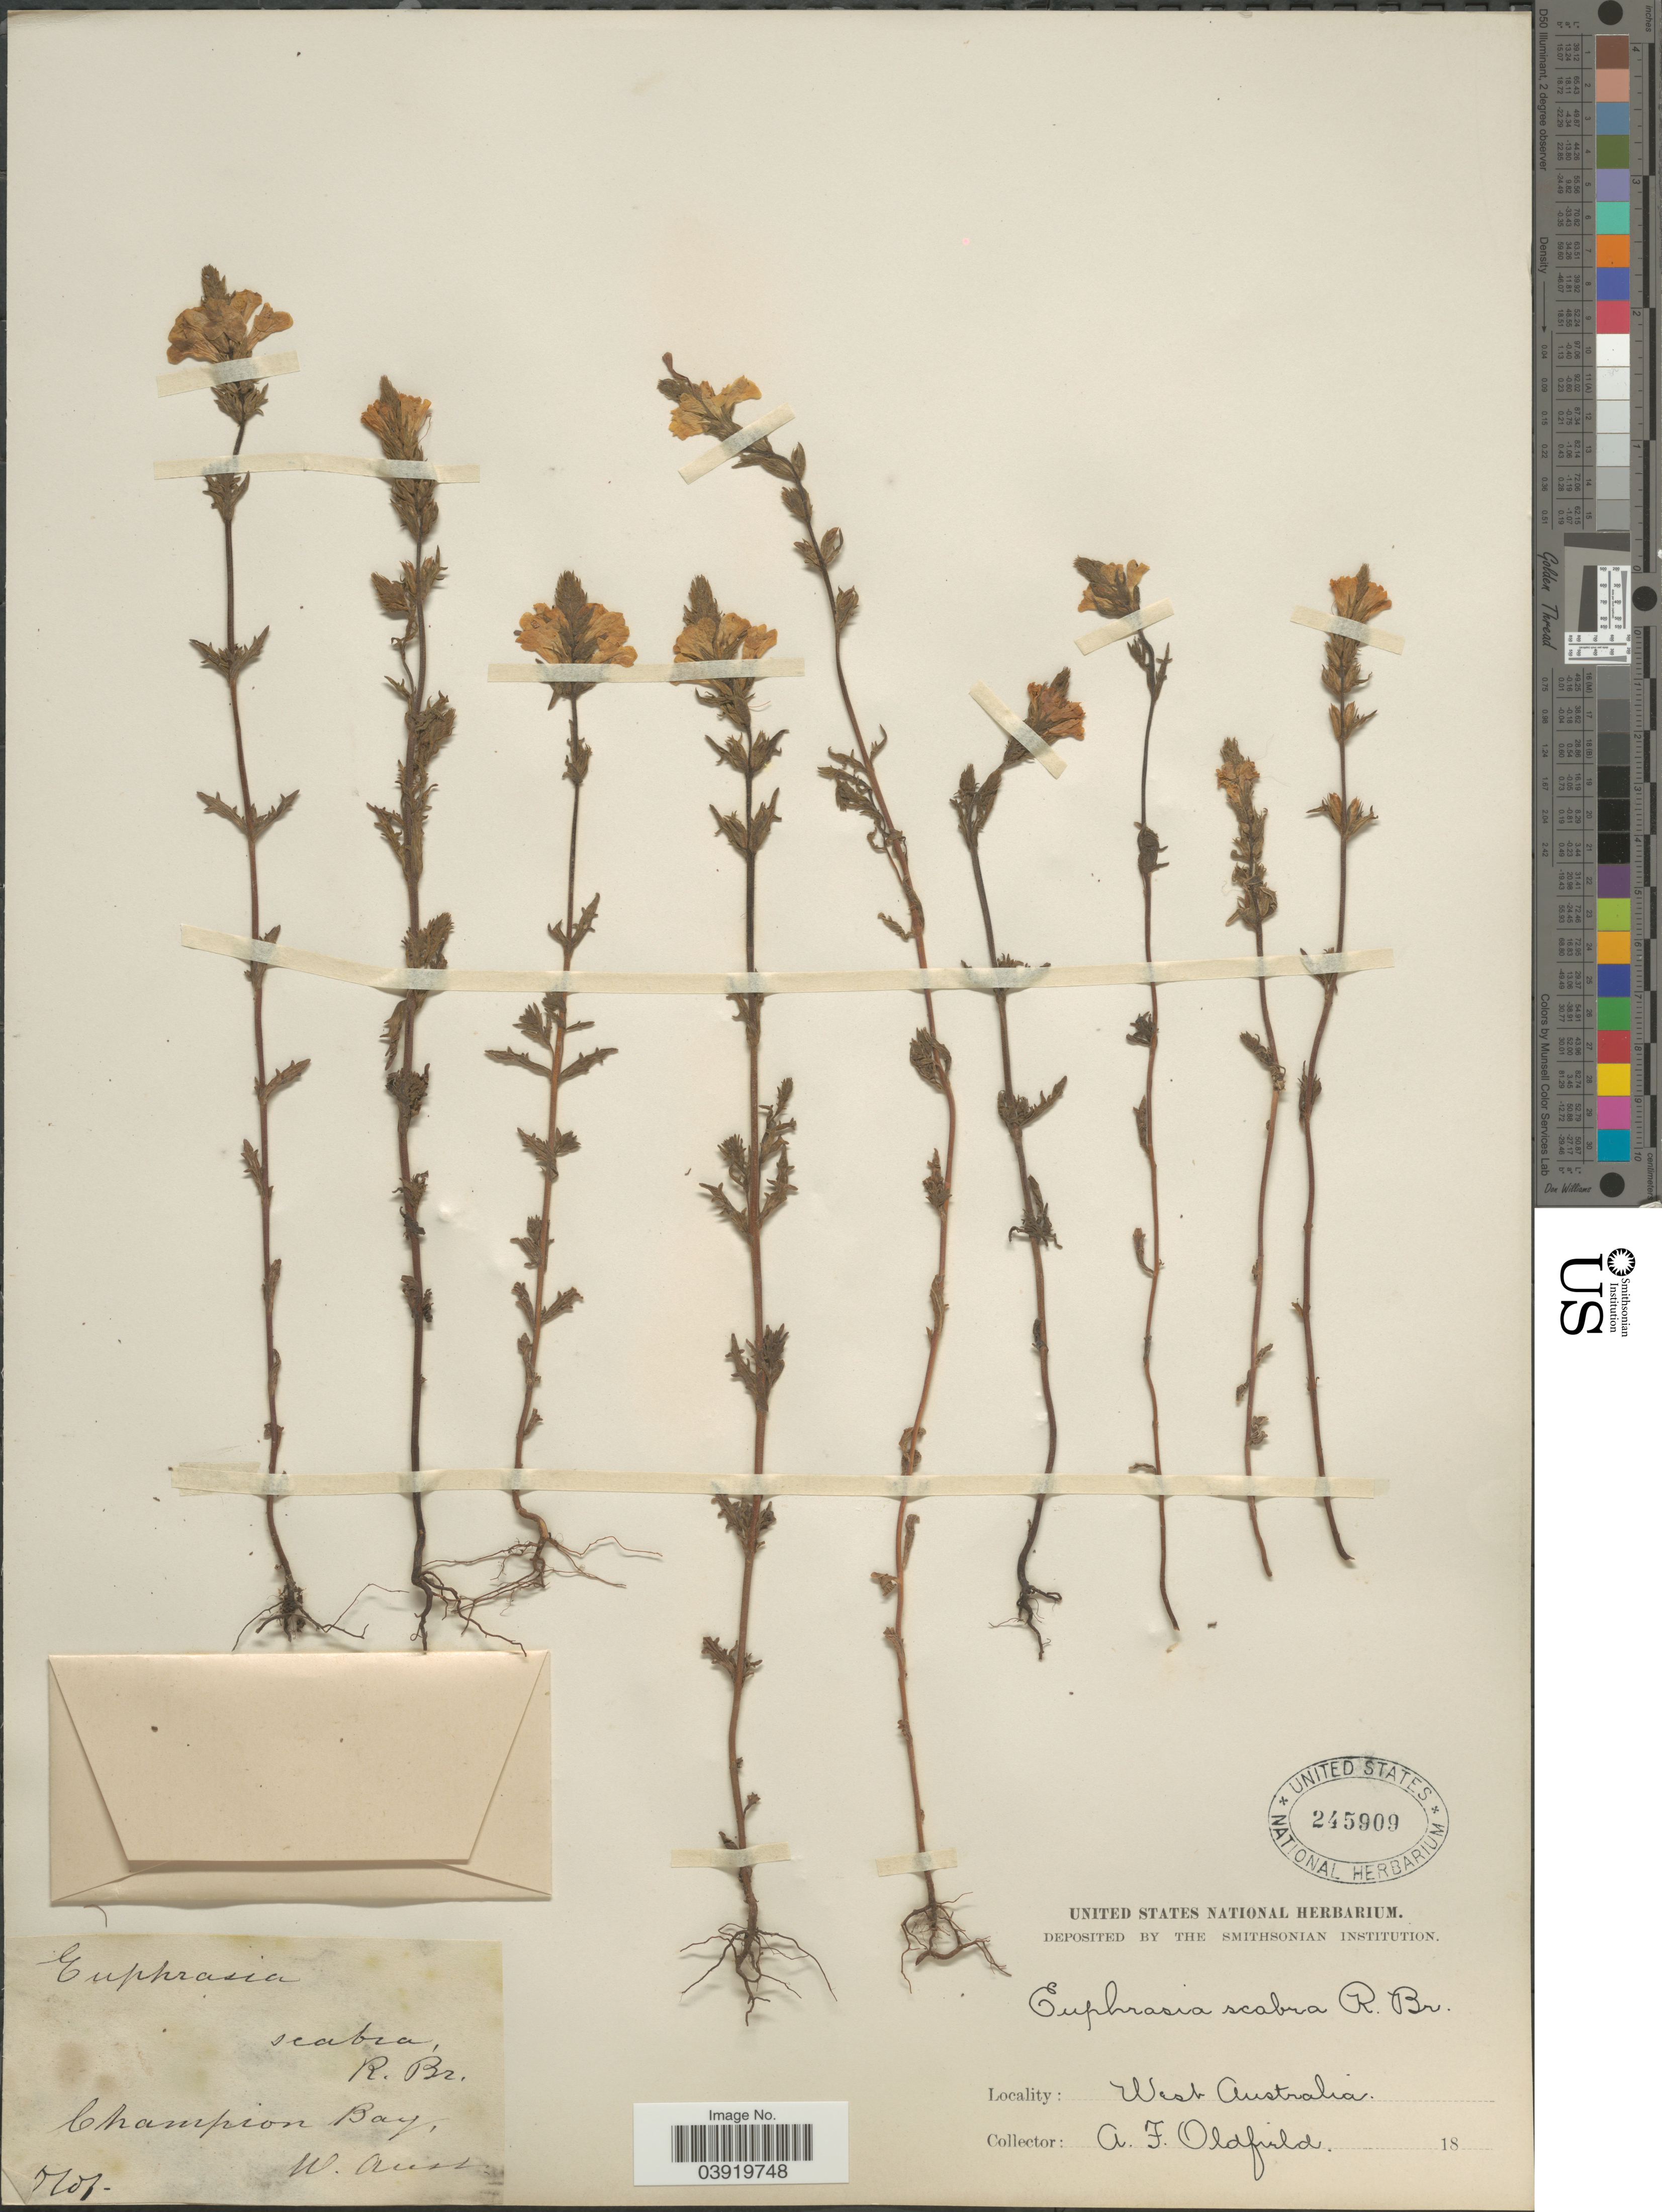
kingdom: Plantae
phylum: Tracheophyta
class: Magnoliopsida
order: Lamiales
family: Orobanchaceae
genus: Euphrasia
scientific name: Euphrasia scabra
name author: R. Br.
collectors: A. Oldfield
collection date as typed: Transcribed d/m/y: /5/6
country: Australia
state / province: Western Australia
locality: West Australia. Champion Bay.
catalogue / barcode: US 245909